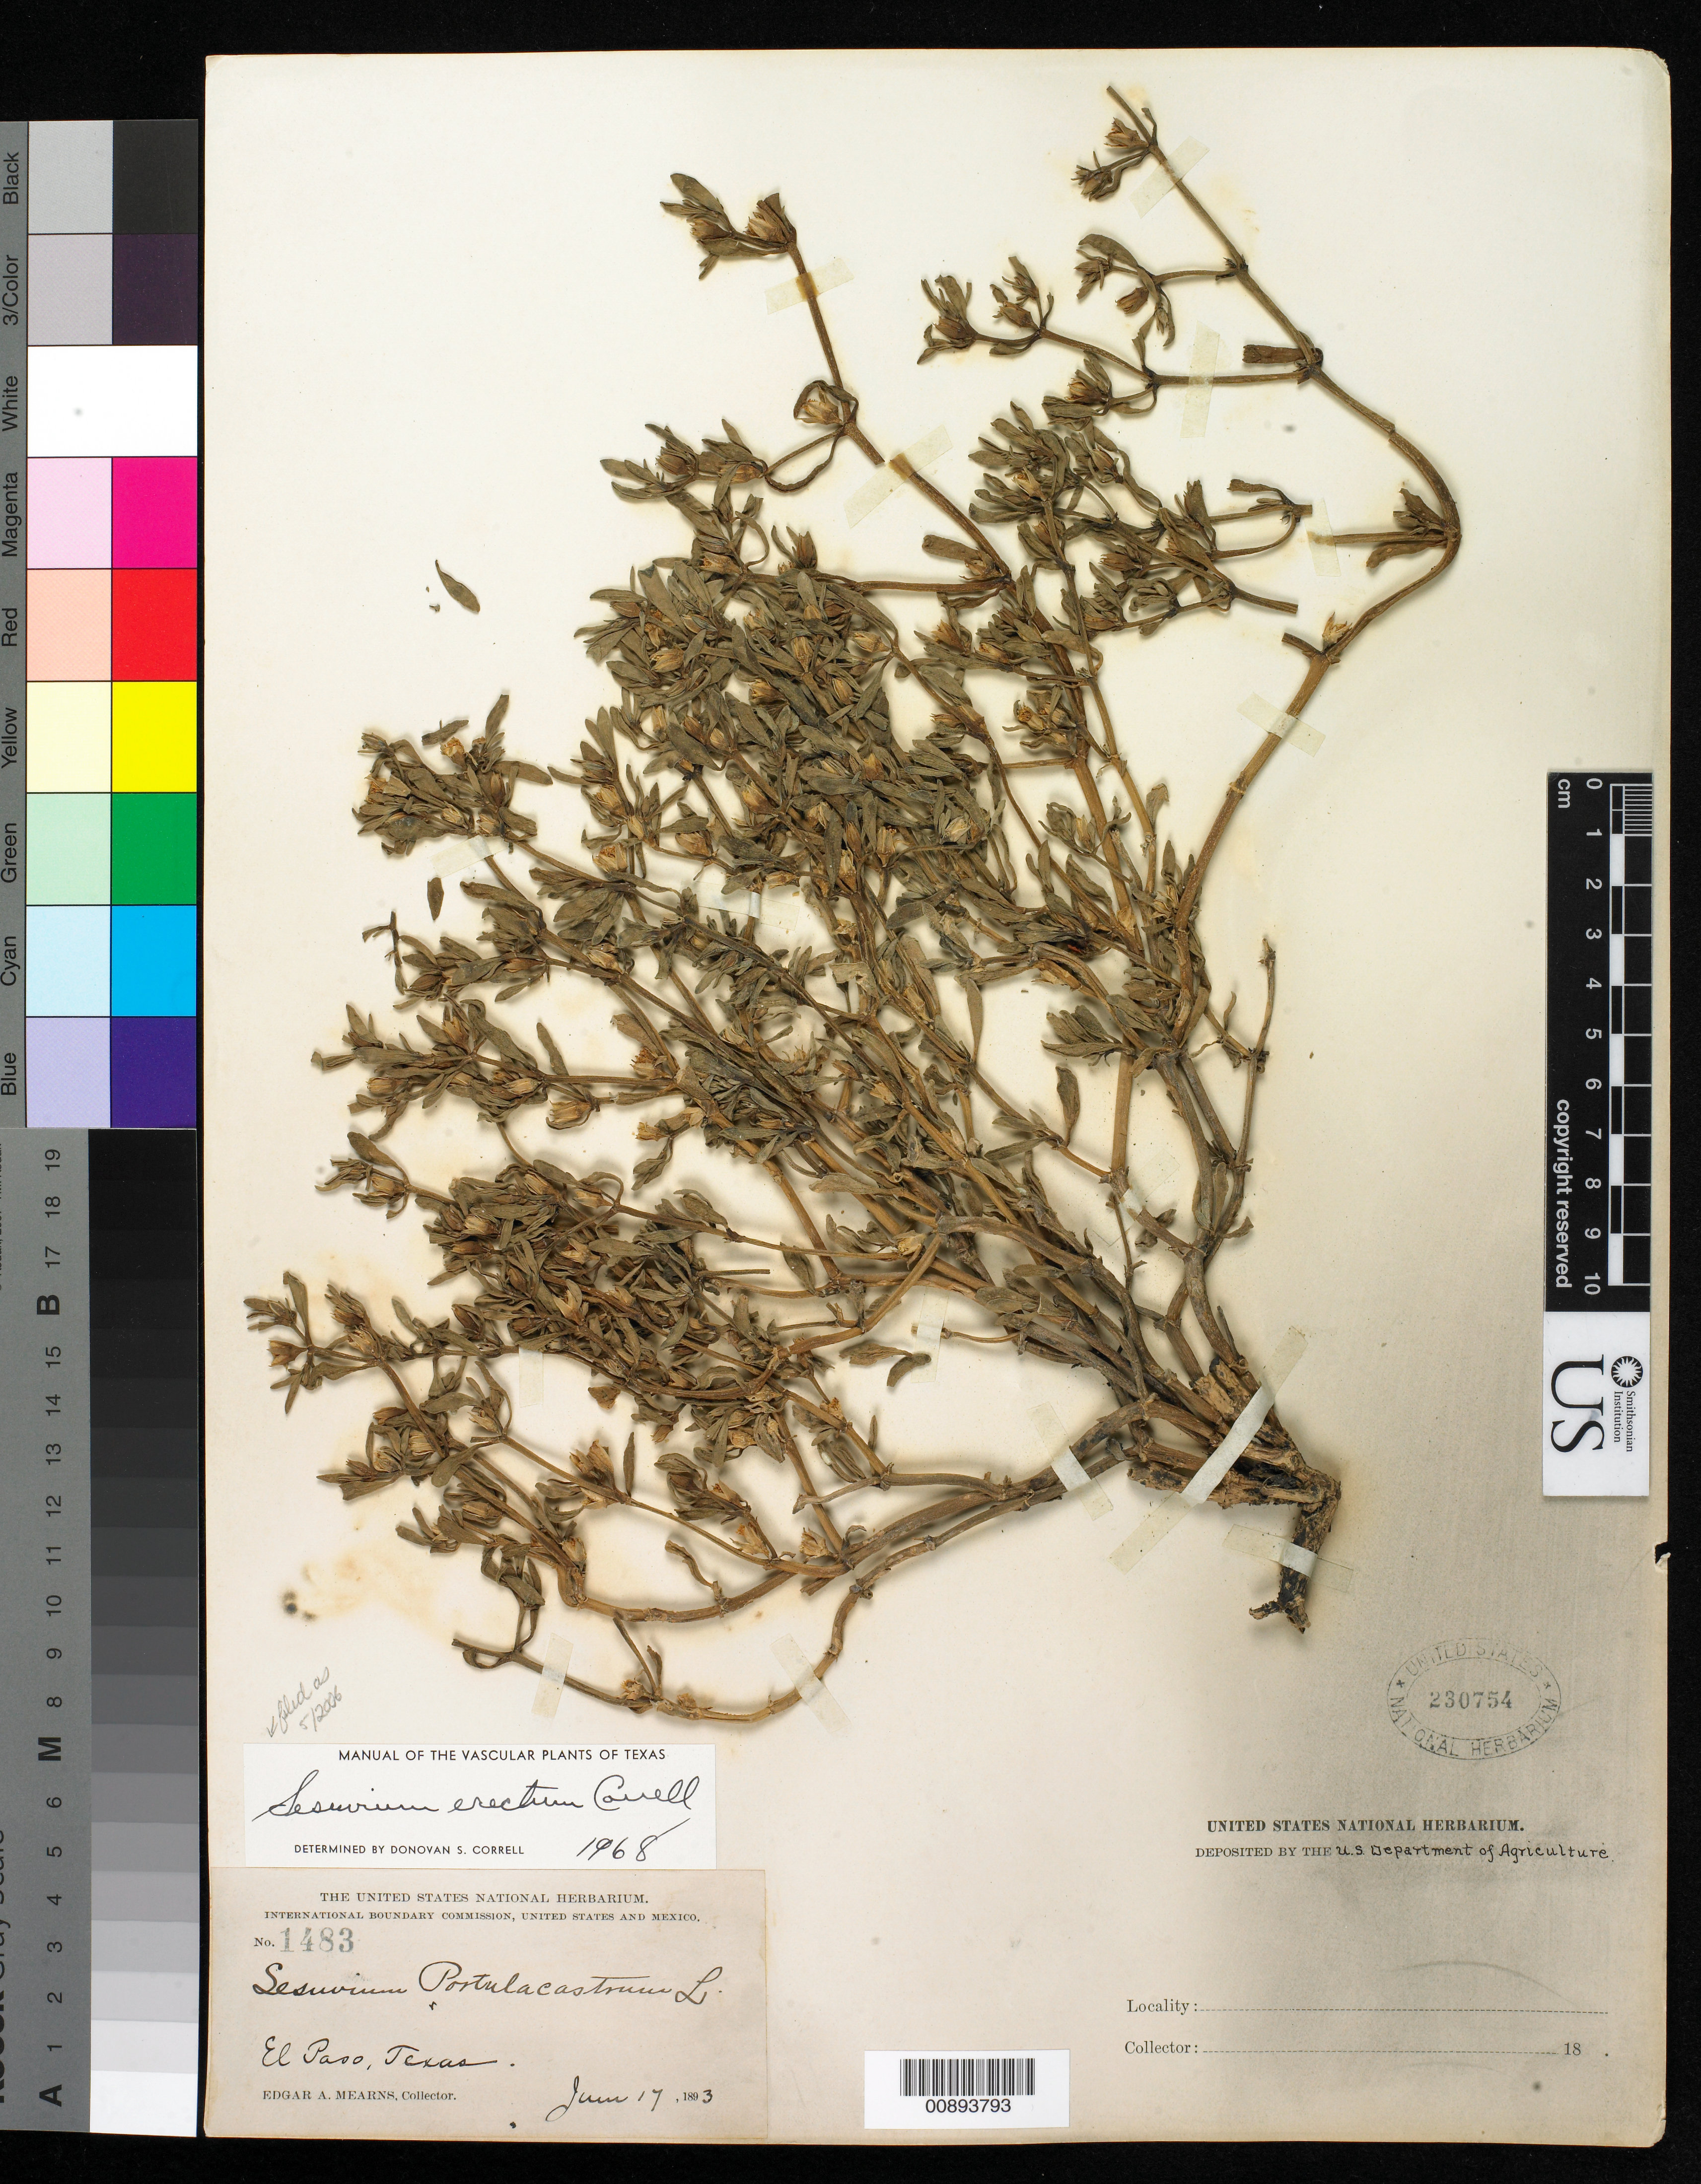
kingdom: Plantae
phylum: Tracheophyta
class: Magnoliopsida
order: Caryophyllales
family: Aizoaceae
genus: Sesuvium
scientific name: Sesuvium revolutifolium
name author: Ortega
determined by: Strong, Mark T., (BOT), Smithsonian Institution - National Museum of Natural History (UNITED STATES)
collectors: E. A. Mearns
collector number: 1483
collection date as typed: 17 Jun 1893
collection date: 1893-06-17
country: United States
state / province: Texas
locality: El Paso, Texas.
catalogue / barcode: US 230754